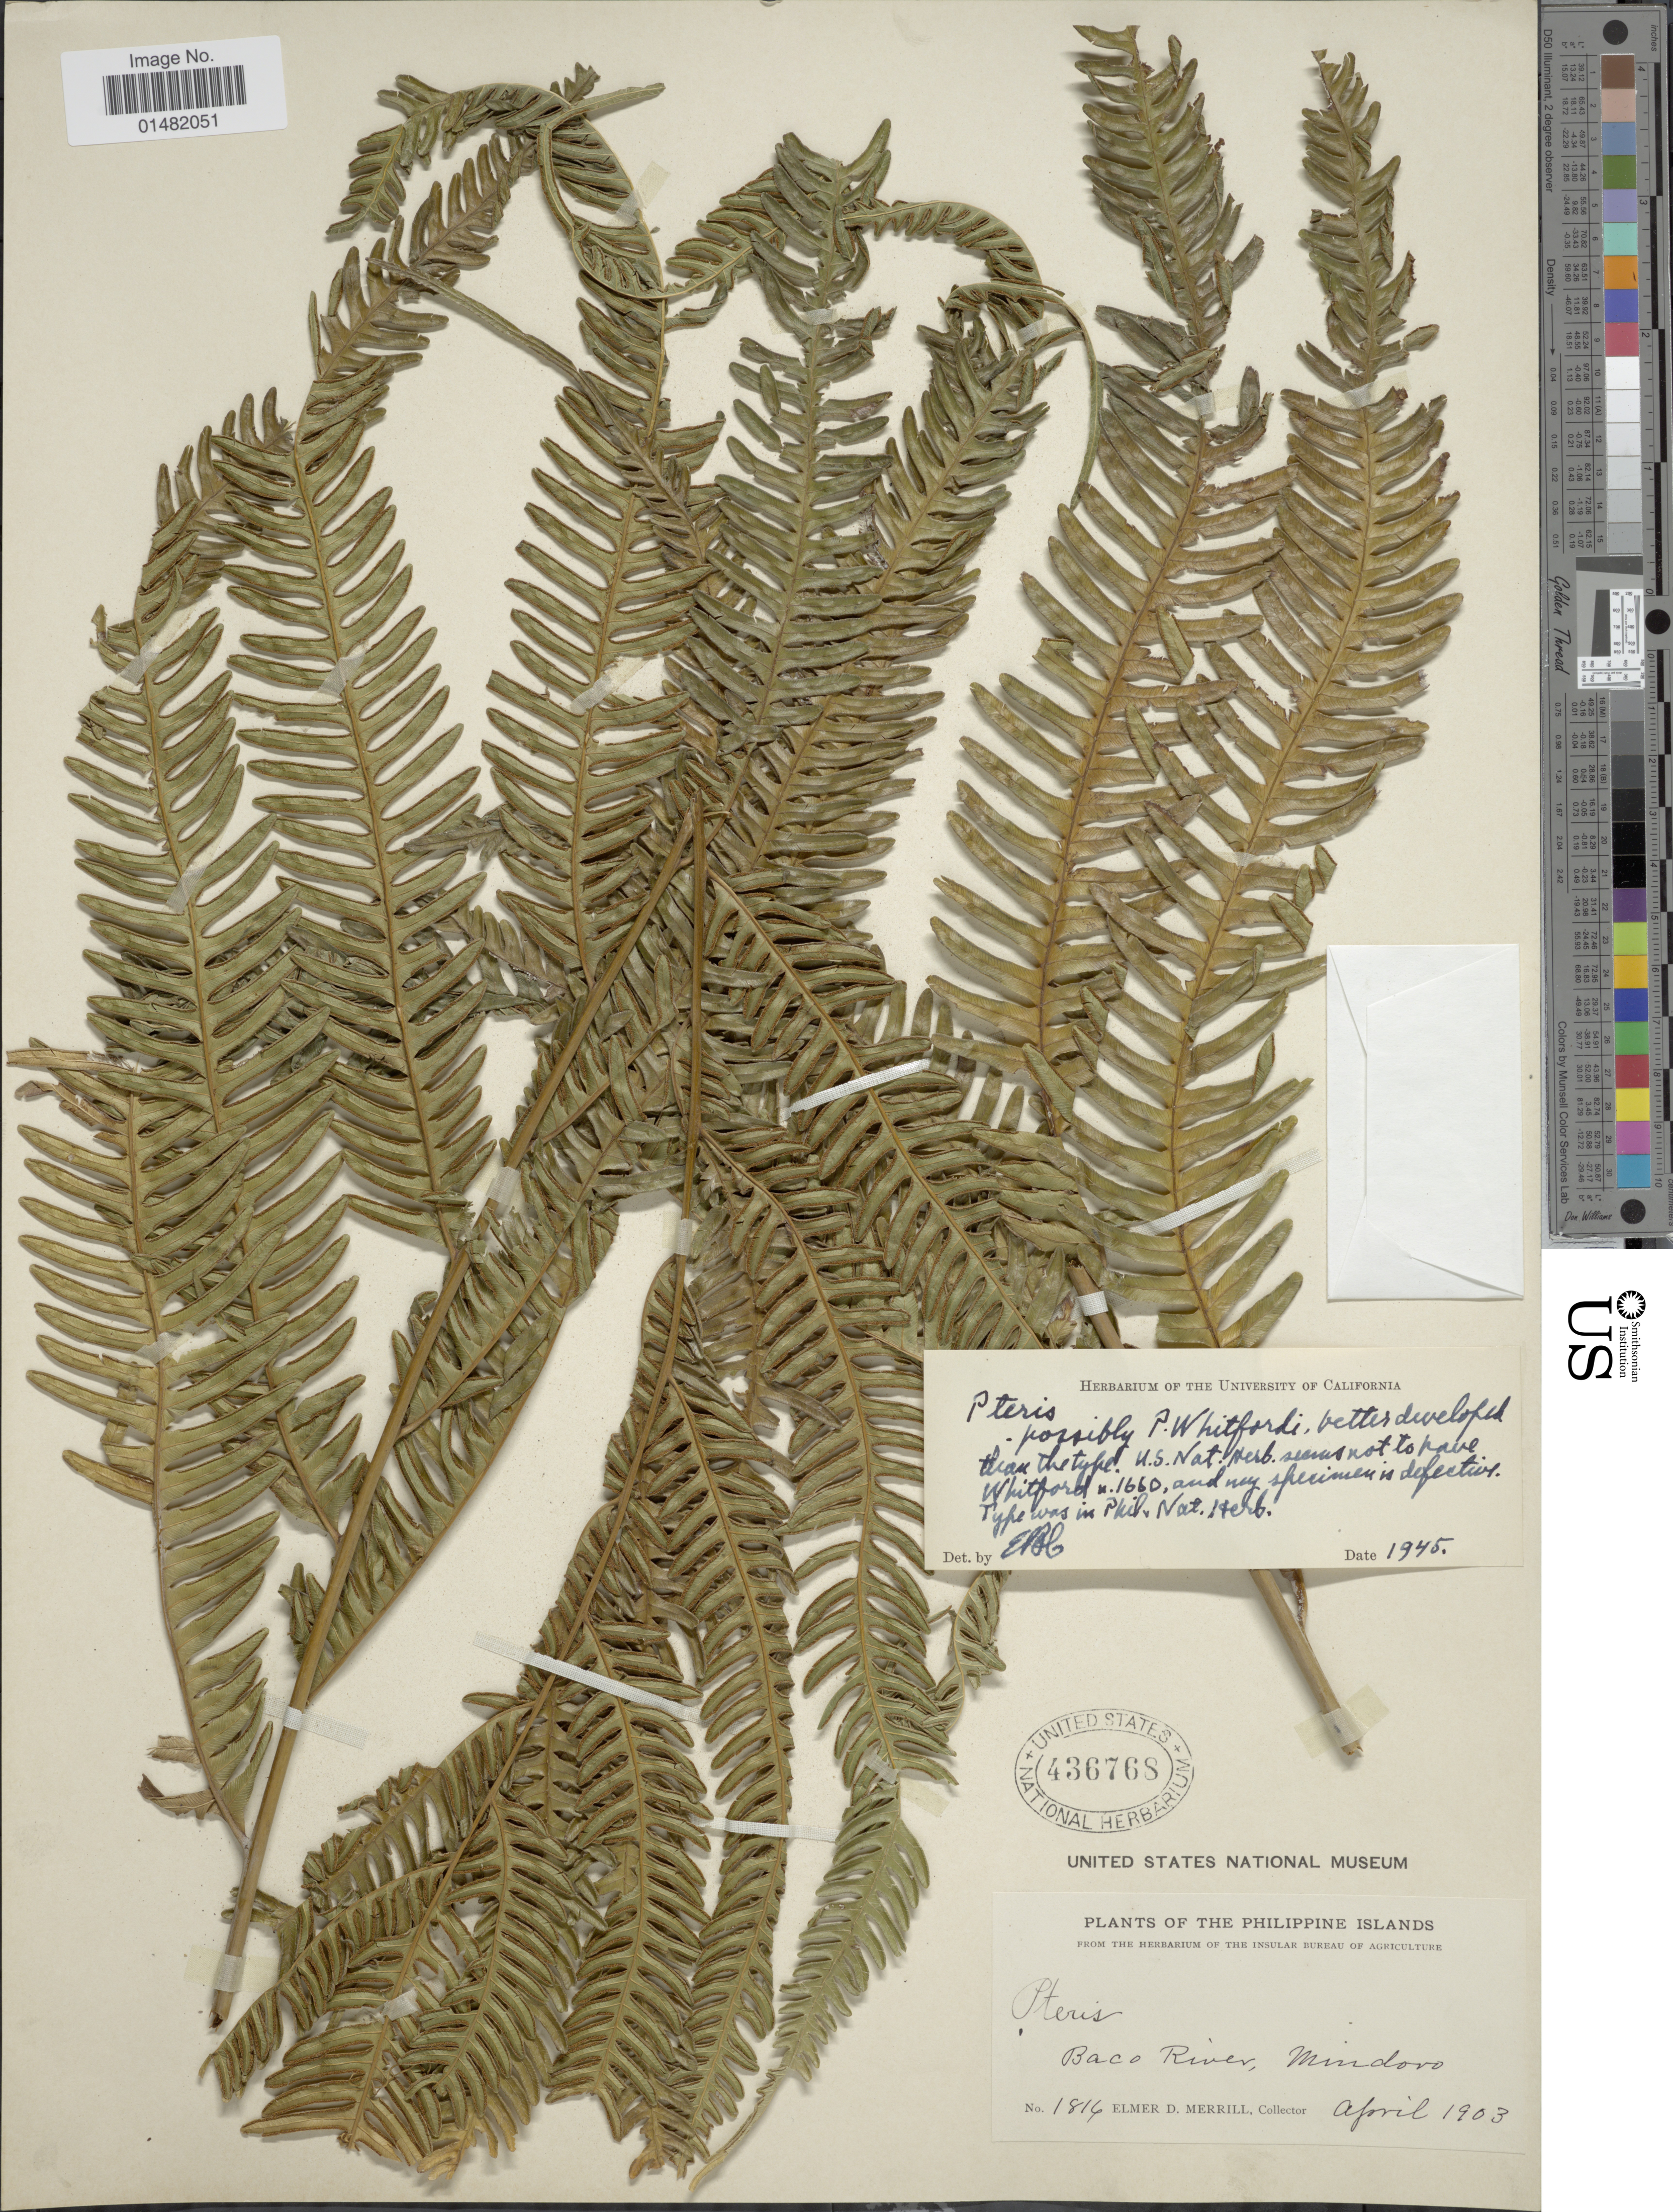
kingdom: Plantae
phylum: Tracheophyta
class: Polypodiopsida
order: Polypodiales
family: Pteridaceae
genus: Pteris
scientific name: Pteris whitfordii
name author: Copel.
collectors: E. D. Merrill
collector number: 1814*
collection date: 1903-04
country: Philippines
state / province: Mimaropa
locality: Baco River, Mindoro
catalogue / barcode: US 436768